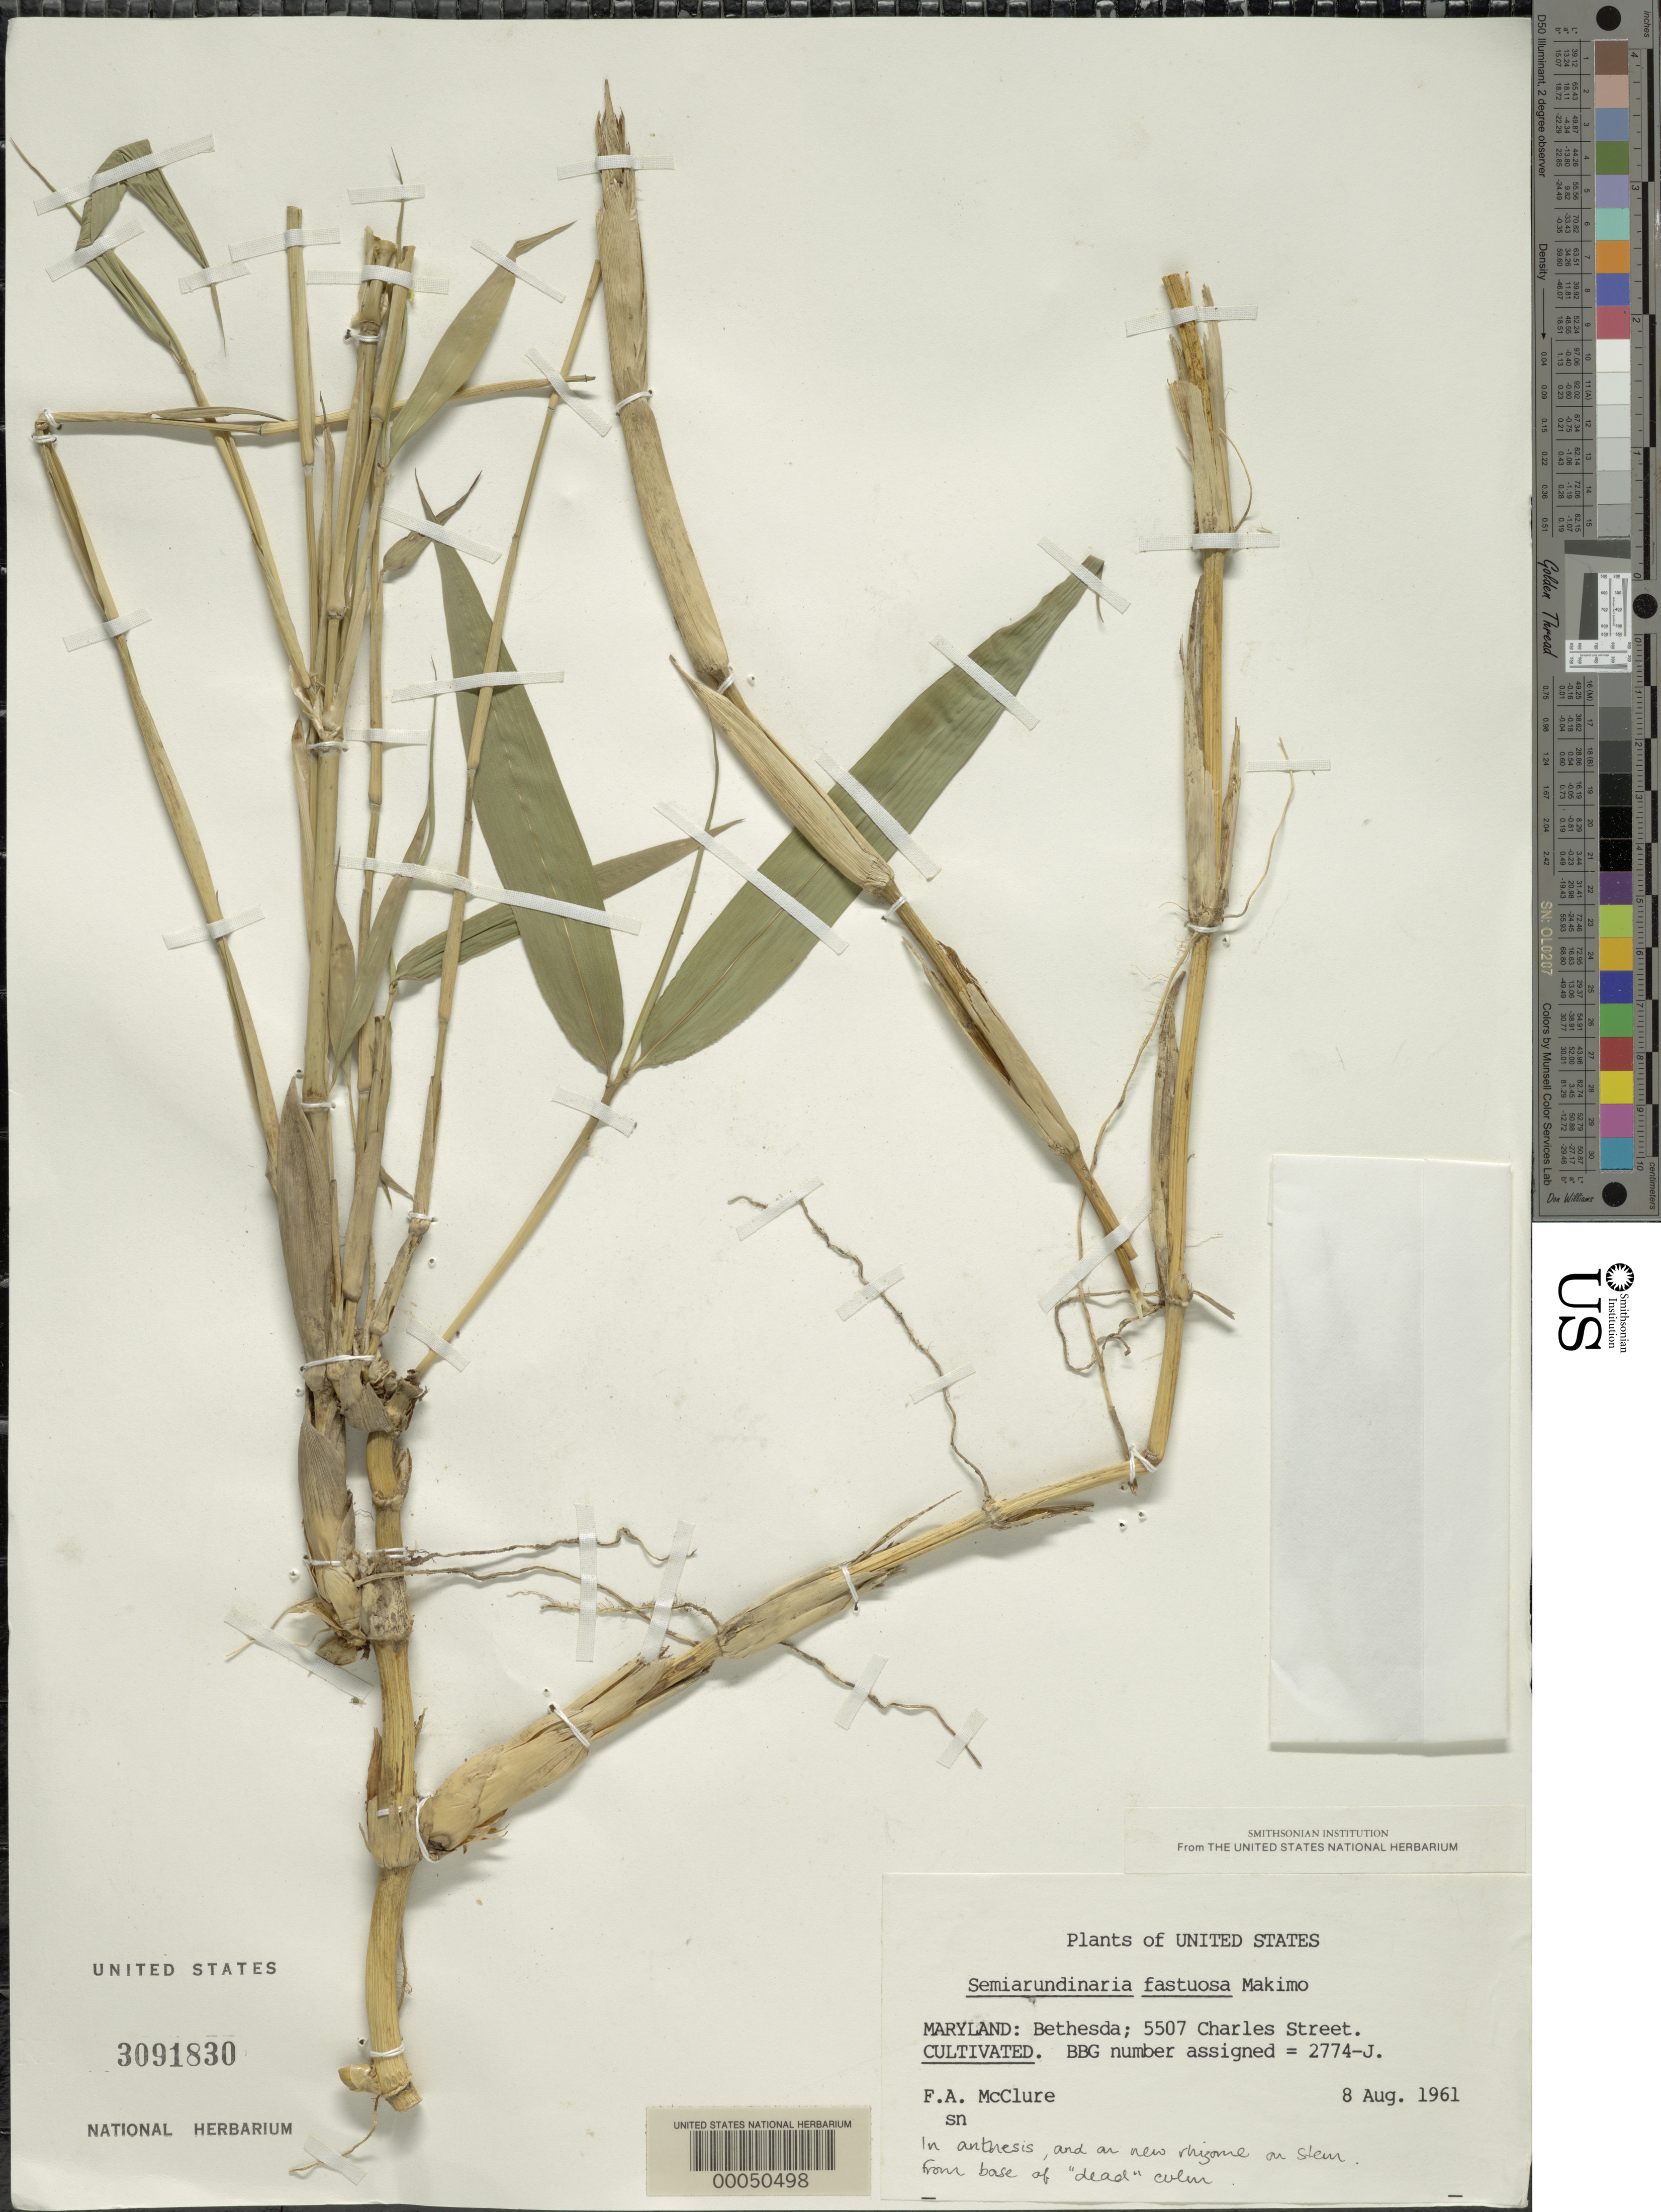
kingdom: Plantae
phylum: Tracheophyta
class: Liliopsida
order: Poales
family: Poaceae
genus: Semiarundinaria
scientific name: Semiarundinaria fastuosa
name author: Makino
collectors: F. A. McClure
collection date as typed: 08 Aug 1961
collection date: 1961-08-08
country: United States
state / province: Maryland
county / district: Montgomery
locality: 5507 Charles Street, Bethesda (McClure's garden)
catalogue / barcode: US 3091830